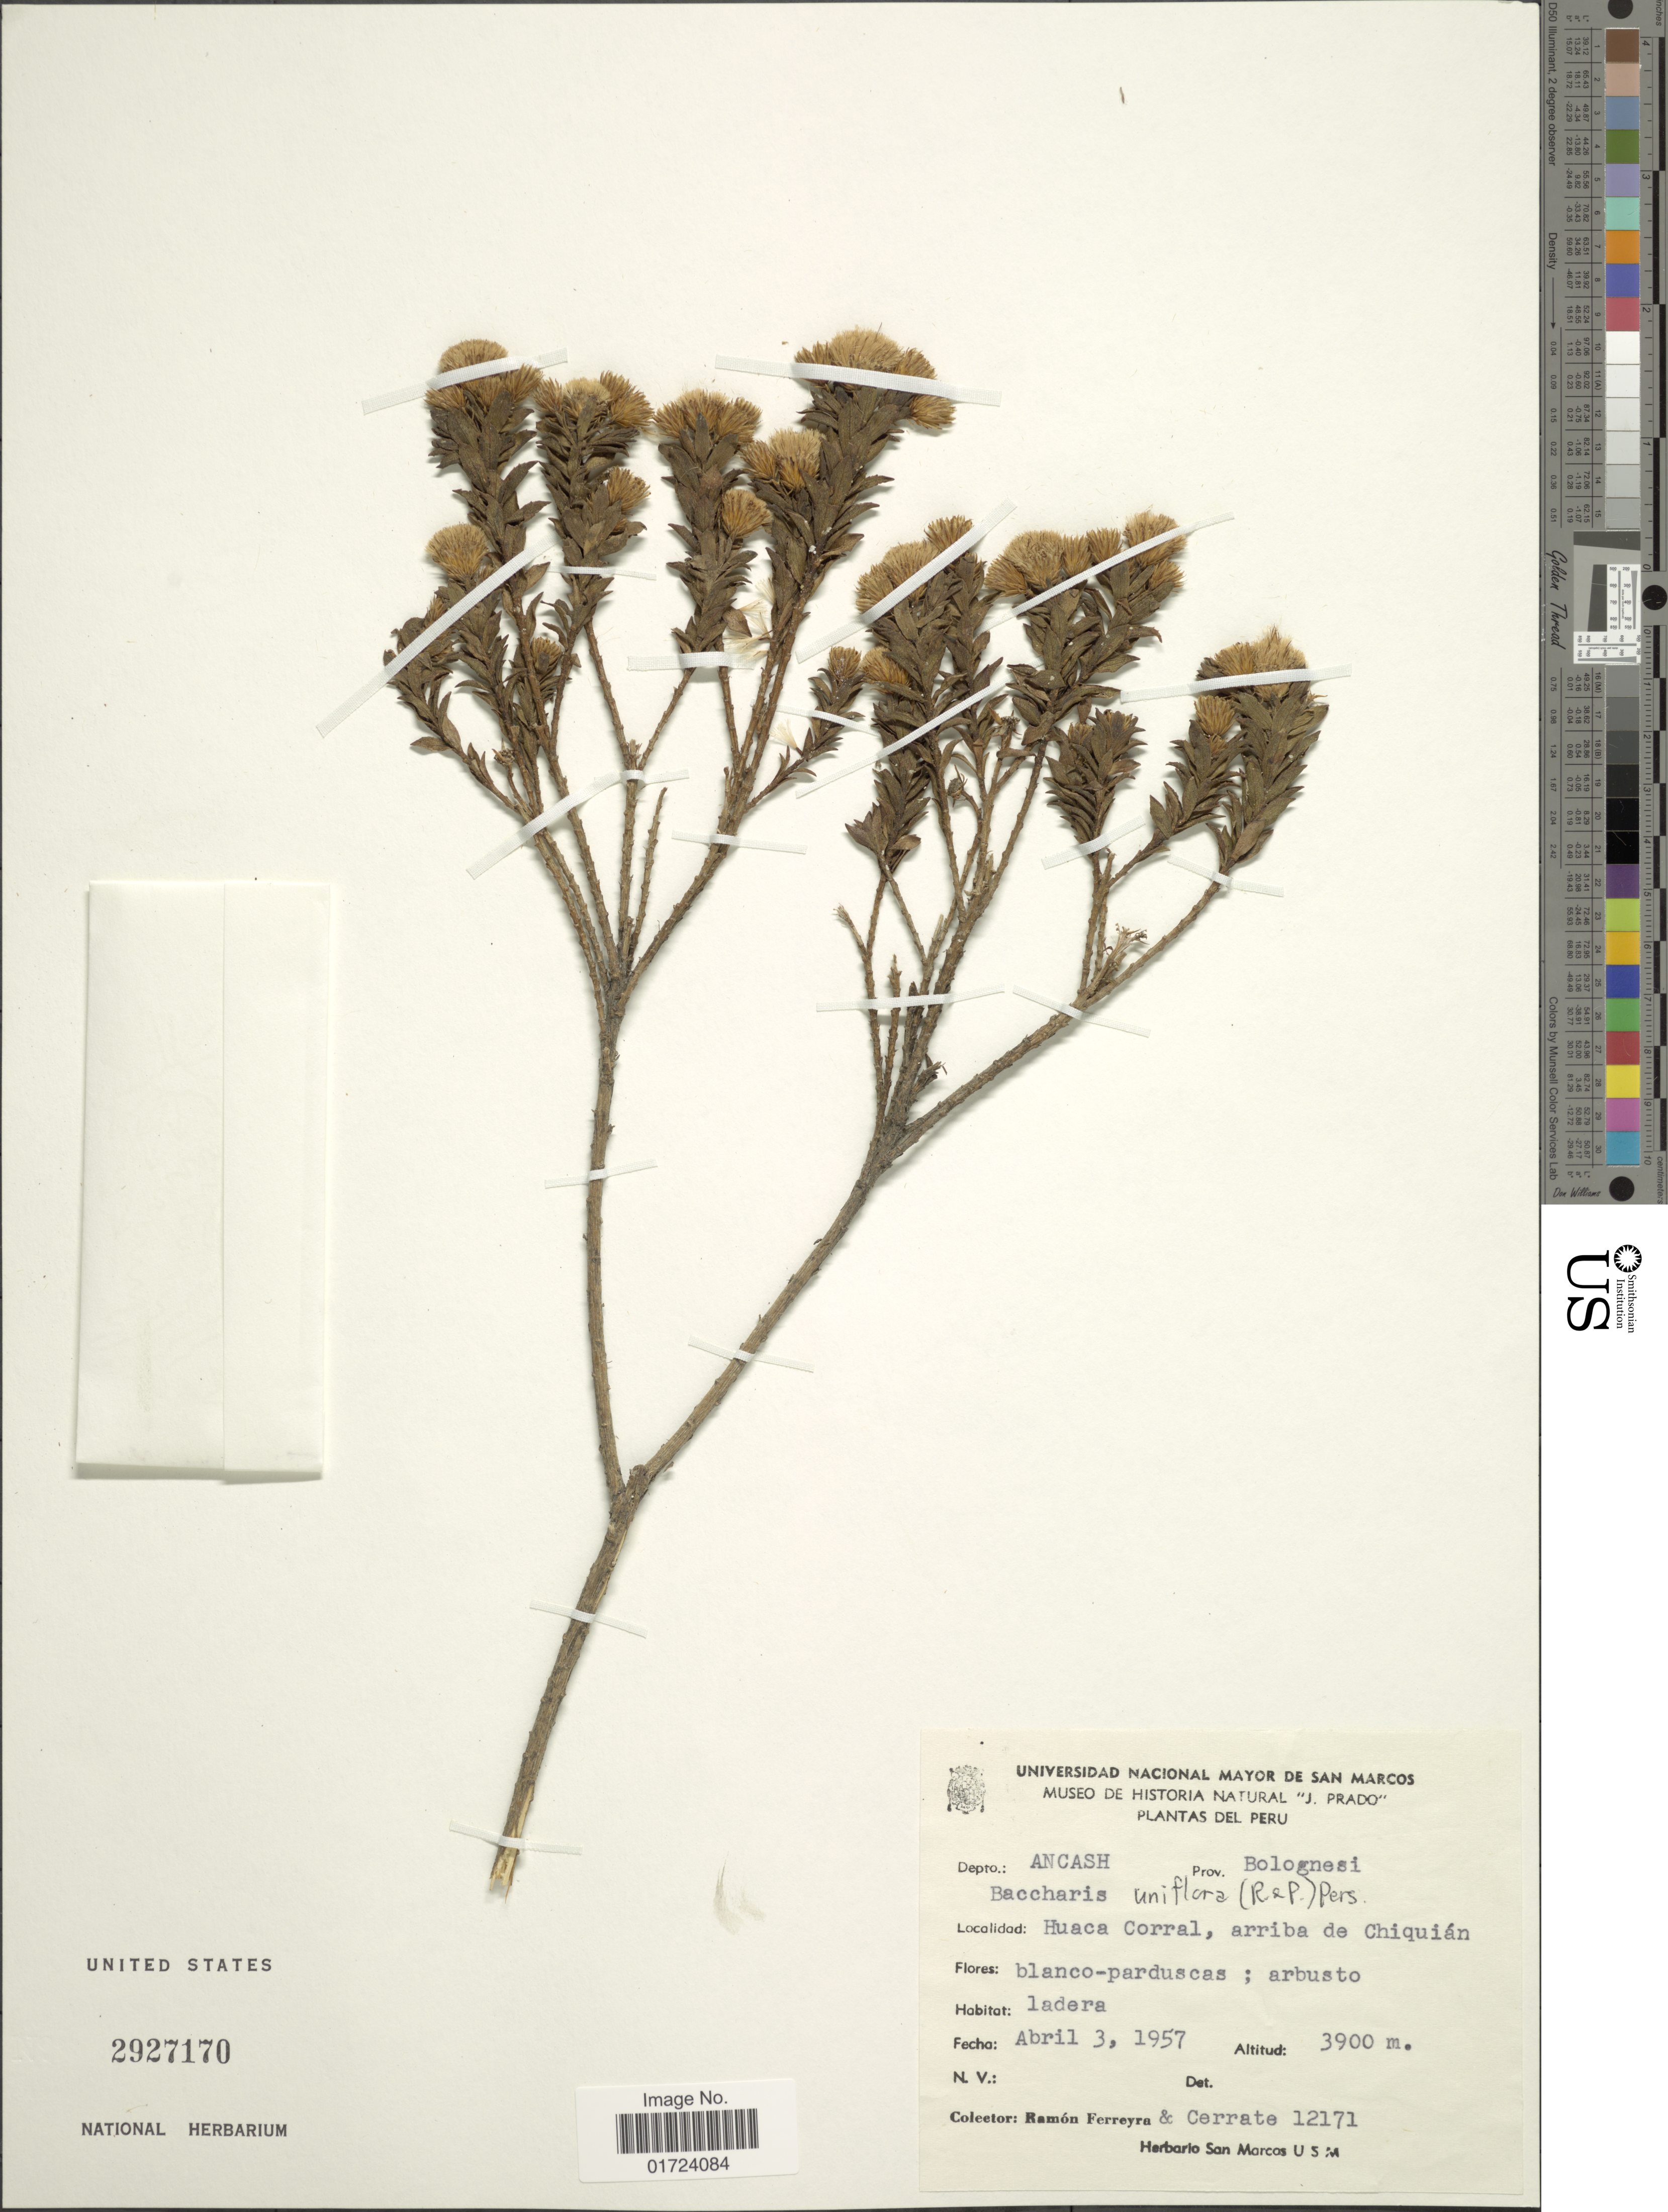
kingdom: Plantae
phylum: Tracheophyta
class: Magnoliopsida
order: Asterales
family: Asteraceae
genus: Baccharis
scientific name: Baccharis uniflora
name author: Pers.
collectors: R. A. Ferreyra & Cerrate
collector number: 12171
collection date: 1957-04-03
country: Peru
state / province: Ancash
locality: Depto: Ancash, Prov. Bolognesi, Huaca Corral, arriba de Chiquian.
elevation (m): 3900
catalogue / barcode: US 2927170